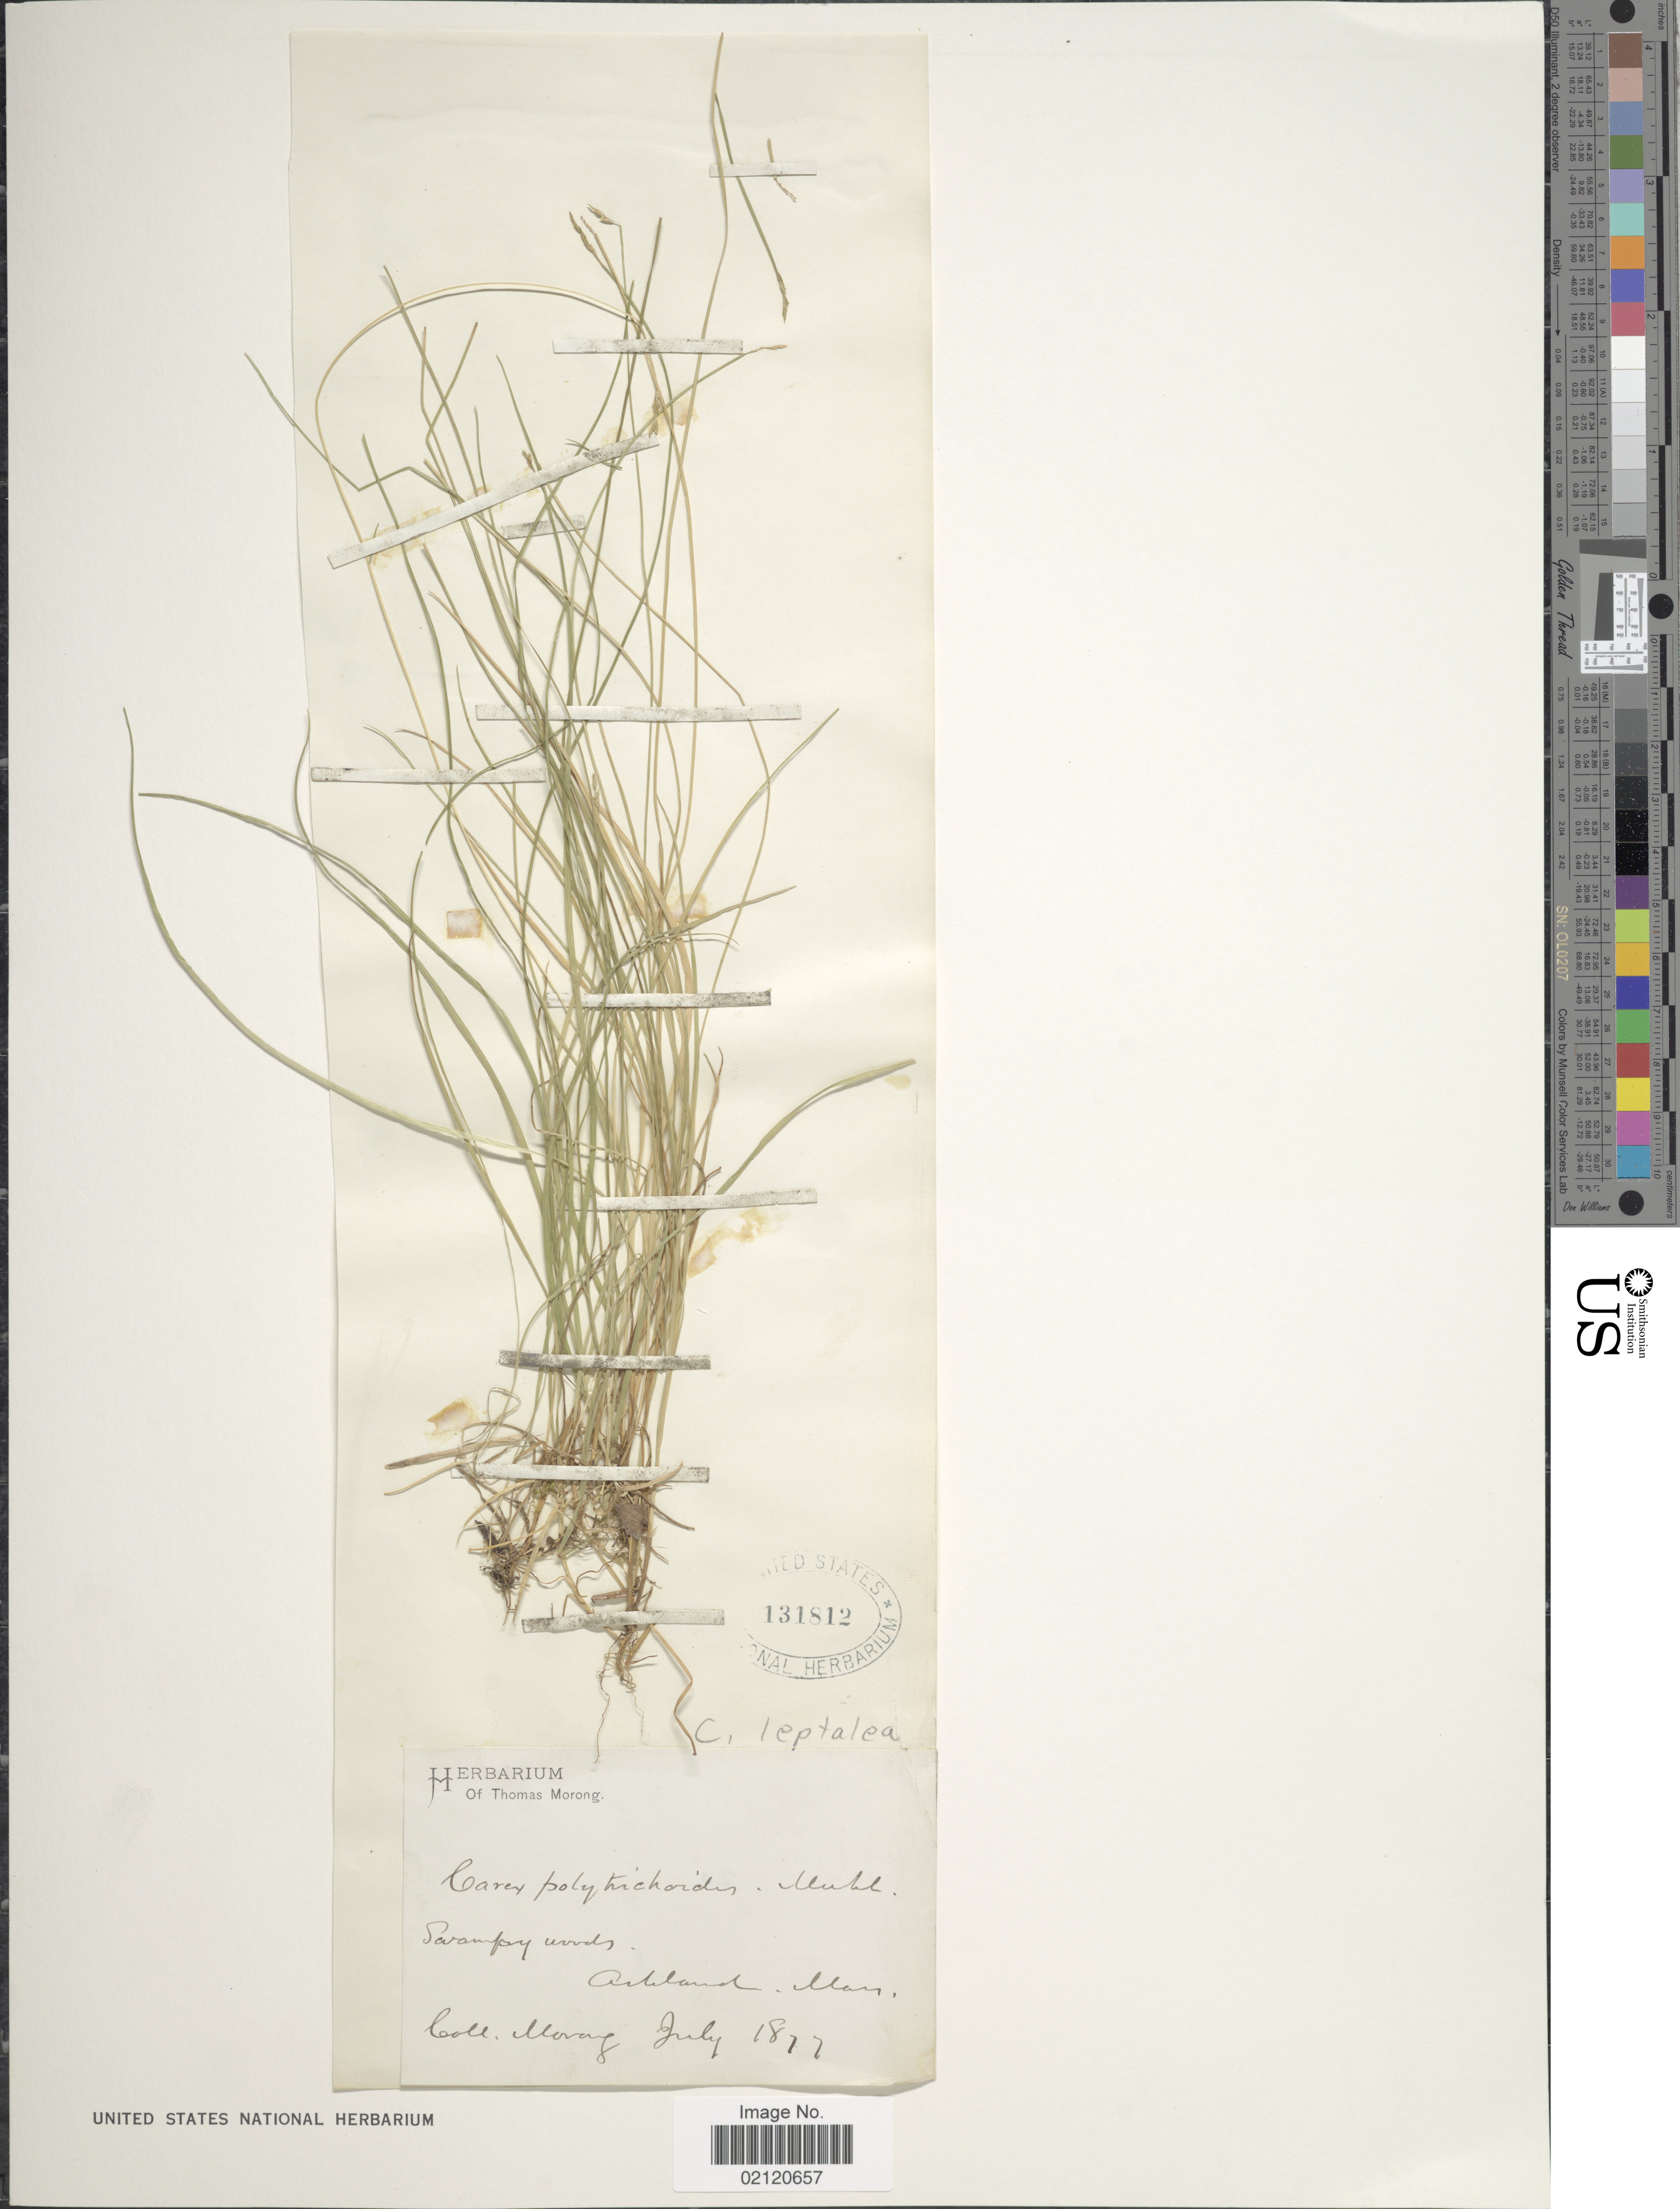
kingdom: Plantae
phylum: Tracheophyta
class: Liliopsida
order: Poales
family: Cyperaceae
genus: Carex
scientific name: Carex leptalea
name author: Wahlenb.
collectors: ex herb. T. Morong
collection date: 1877-07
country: United States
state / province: Massachusetts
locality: Ashland, Mass.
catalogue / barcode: US 131812